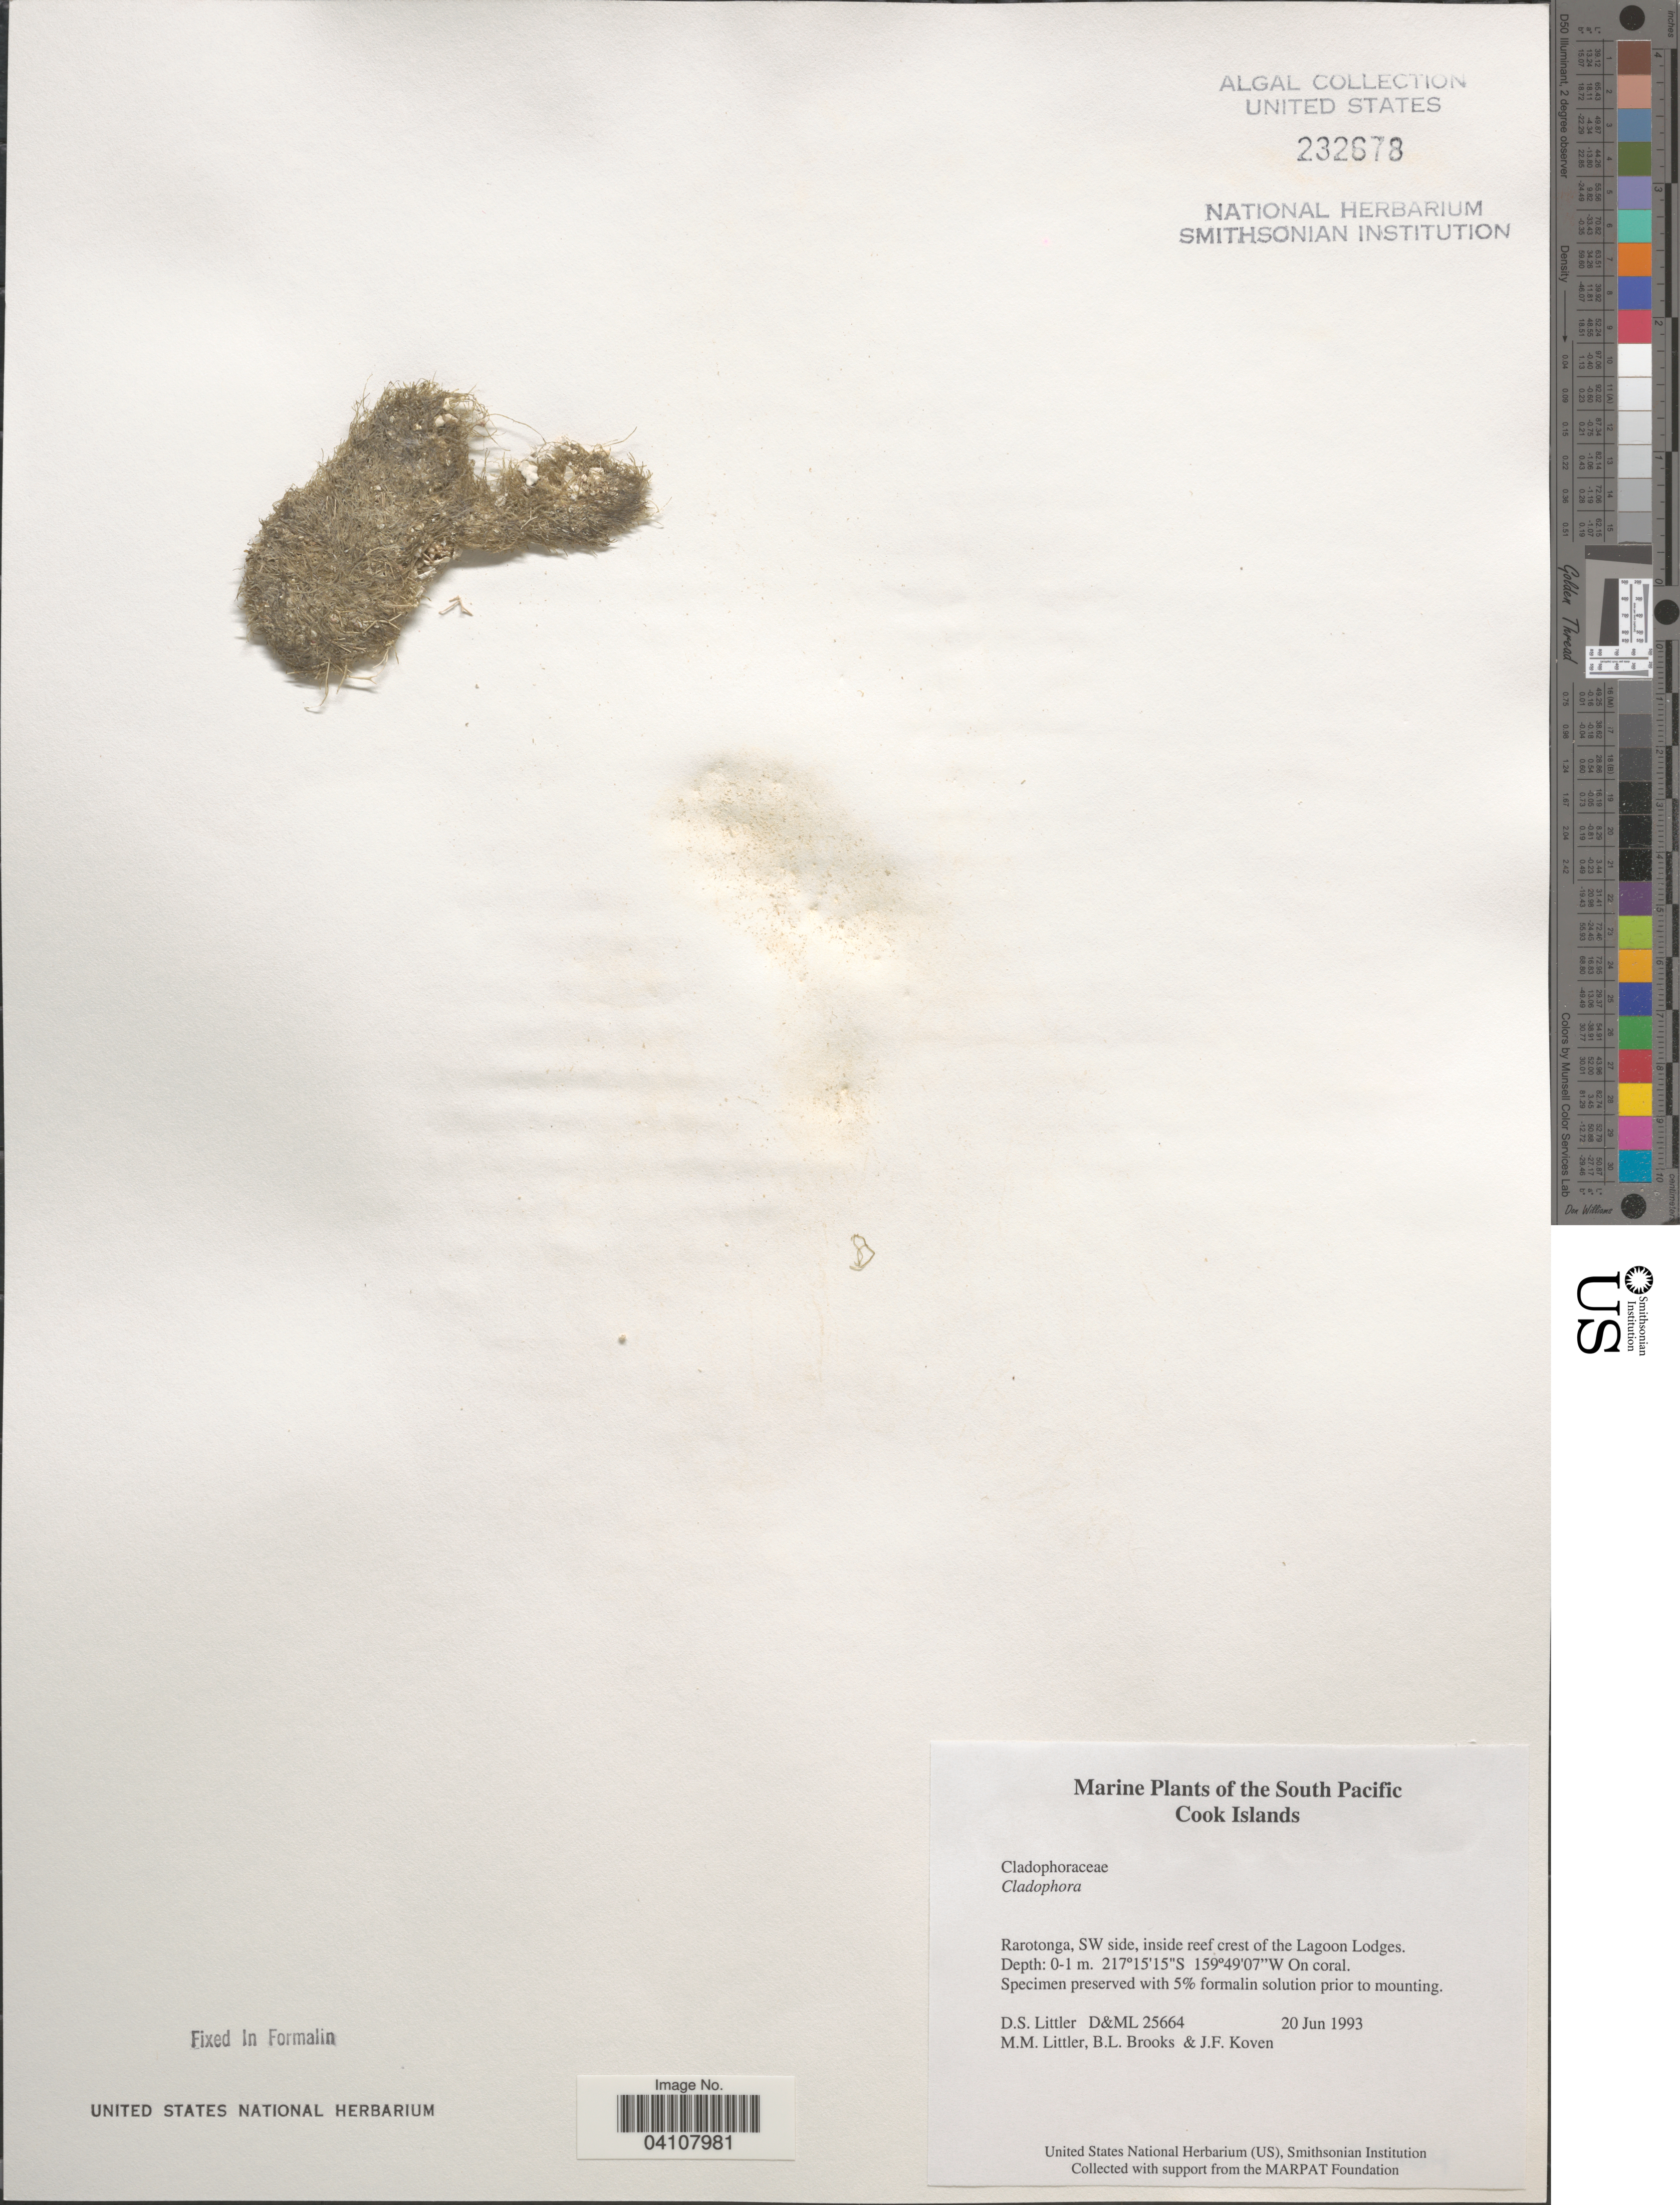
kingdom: Plantae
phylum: Chlorophyta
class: Ulvophyceae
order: Cladophorales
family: Cladophoraceae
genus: Cladophora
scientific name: Cladophora sp.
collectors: D. S. Littler, B. Brooks & J. Koven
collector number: D&ML25664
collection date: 1993-06-20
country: Cook Islands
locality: The South Pacific. Rarotonga, SW side, inside reef crest of the Lagoon Lodges.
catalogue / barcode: US 232678